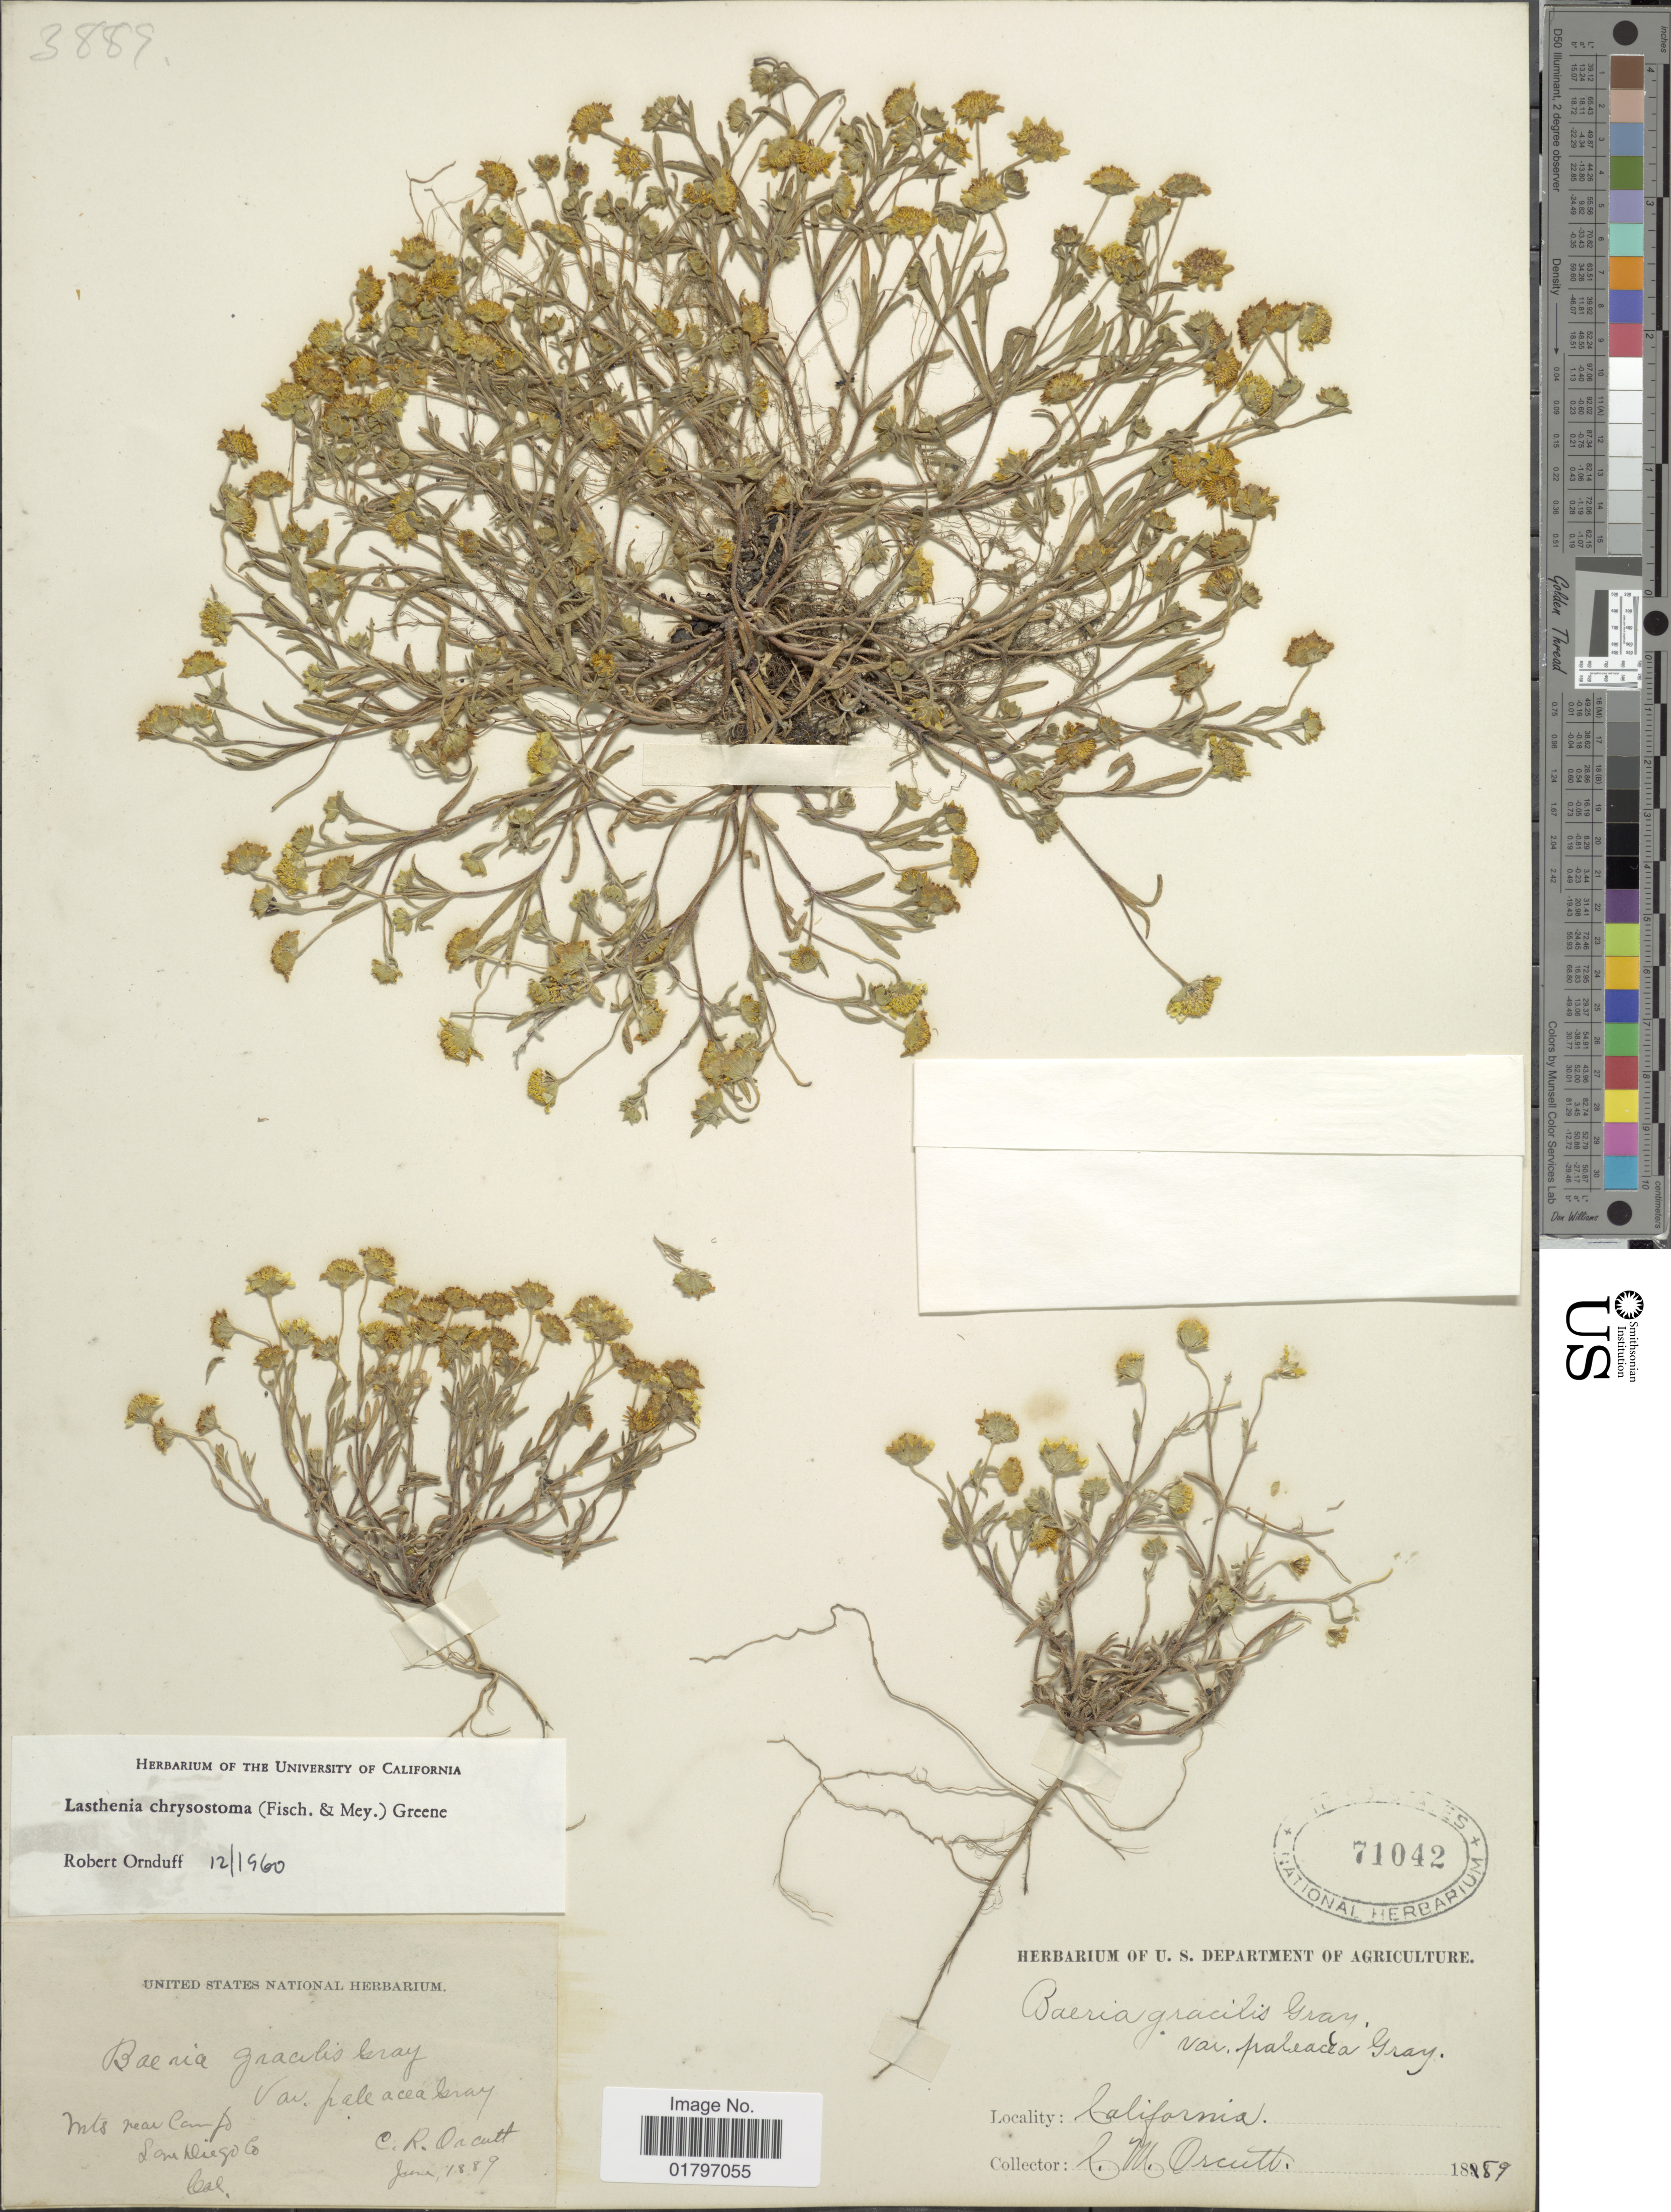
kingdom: Plantae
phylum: Tracheophyta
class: Magnoliopsida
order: Asterales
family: Asteraceae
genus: Lasthenia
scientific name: Lasthenia chrysostoma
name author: (Fisch. & C.A. Mey.) Greene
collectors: C. R. Orcutt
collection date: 1889-06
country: United States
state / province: California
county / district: San Diego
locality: Mts near campo. San Diego Co.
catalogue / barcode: US 71042